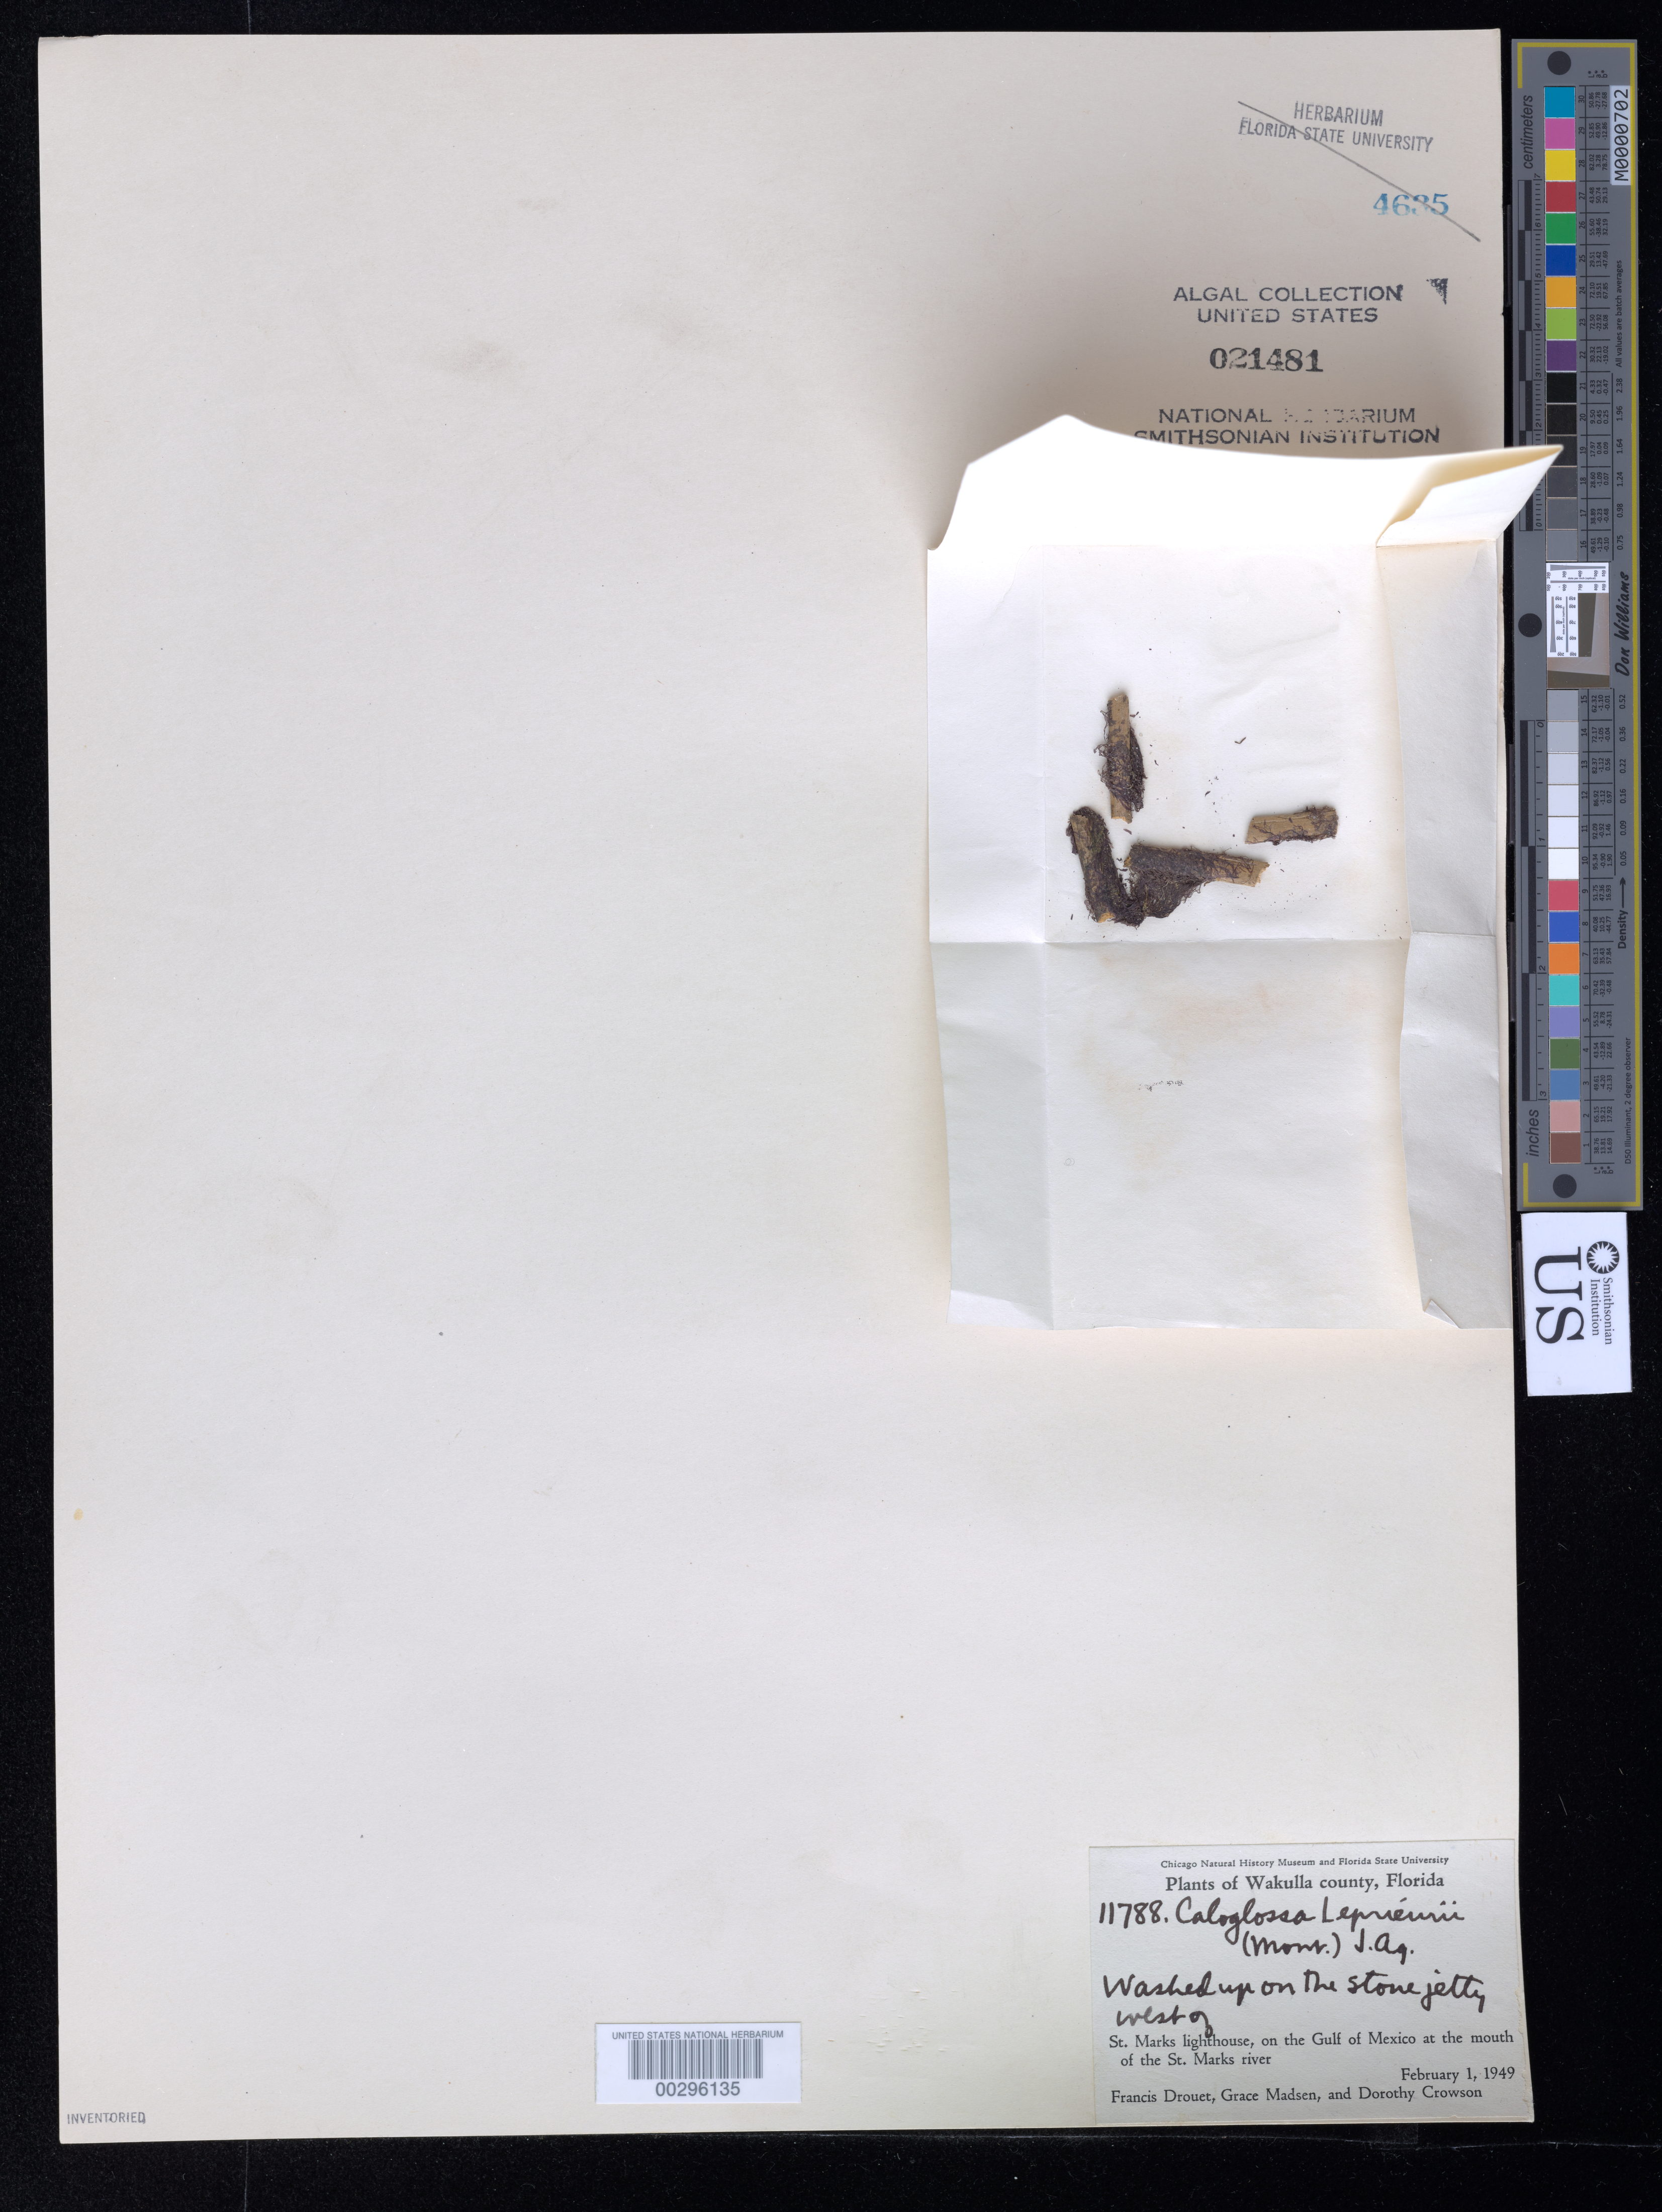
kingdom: Plantae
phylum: Rhodophyta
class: Florideophyceae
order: Ceramiales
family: Delesseriaceae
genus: Caloglossa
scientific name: Caloglossa leprieurii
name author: (Mont.) G. Martens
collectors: F. E. Drouet, G. Madsen & D. Crowson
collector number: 11788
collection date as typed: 01 Feb 1949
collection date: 1949-02-01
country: United States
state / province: Florida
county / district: Wakulla County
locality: West of St. Marks Light, Gulf of Mexico, St. Marks River mouth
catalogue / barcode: US 21481